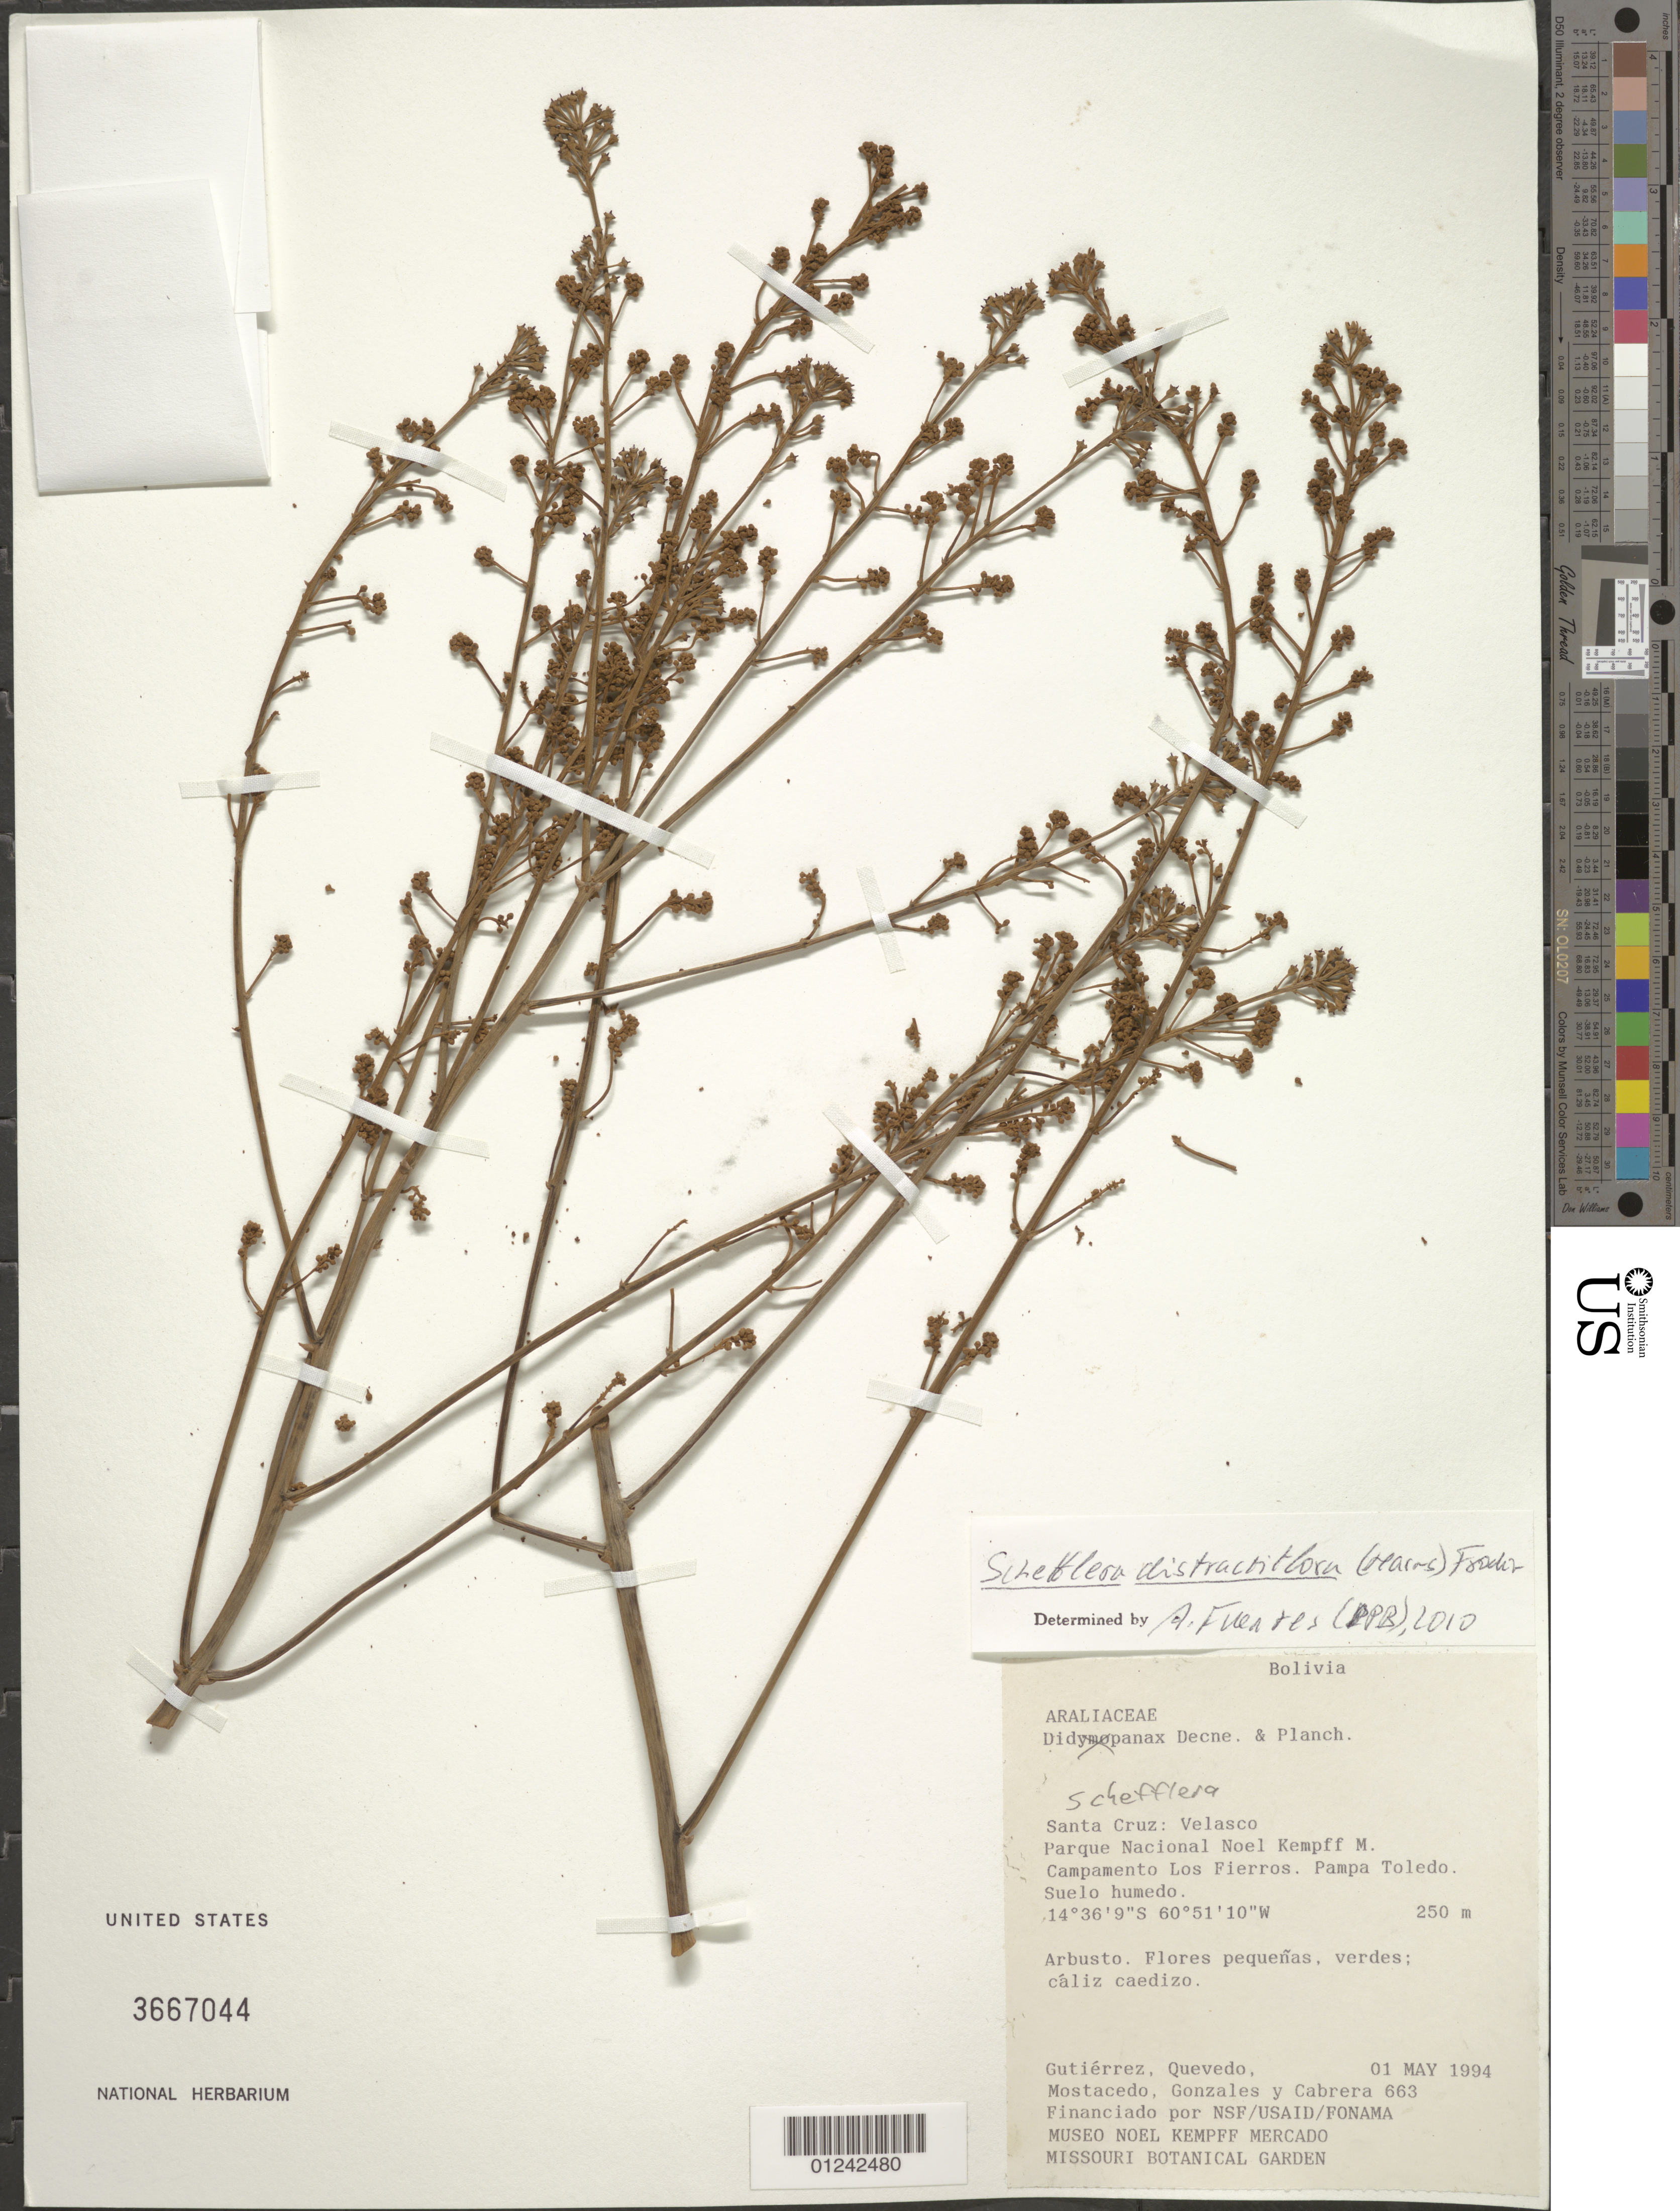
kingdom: Plantae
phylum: Tracheophyta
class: Magnoliopsida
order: Apiales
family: Araliaceae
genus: Schefflera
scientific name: Schefflera distractiflora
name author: (Harms) Frodin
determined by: Fuentes, A.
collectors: -. Gutierrez et al.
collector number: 663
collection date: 1994-05-01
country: Bolivia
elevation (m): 250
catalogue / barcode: US 3667044